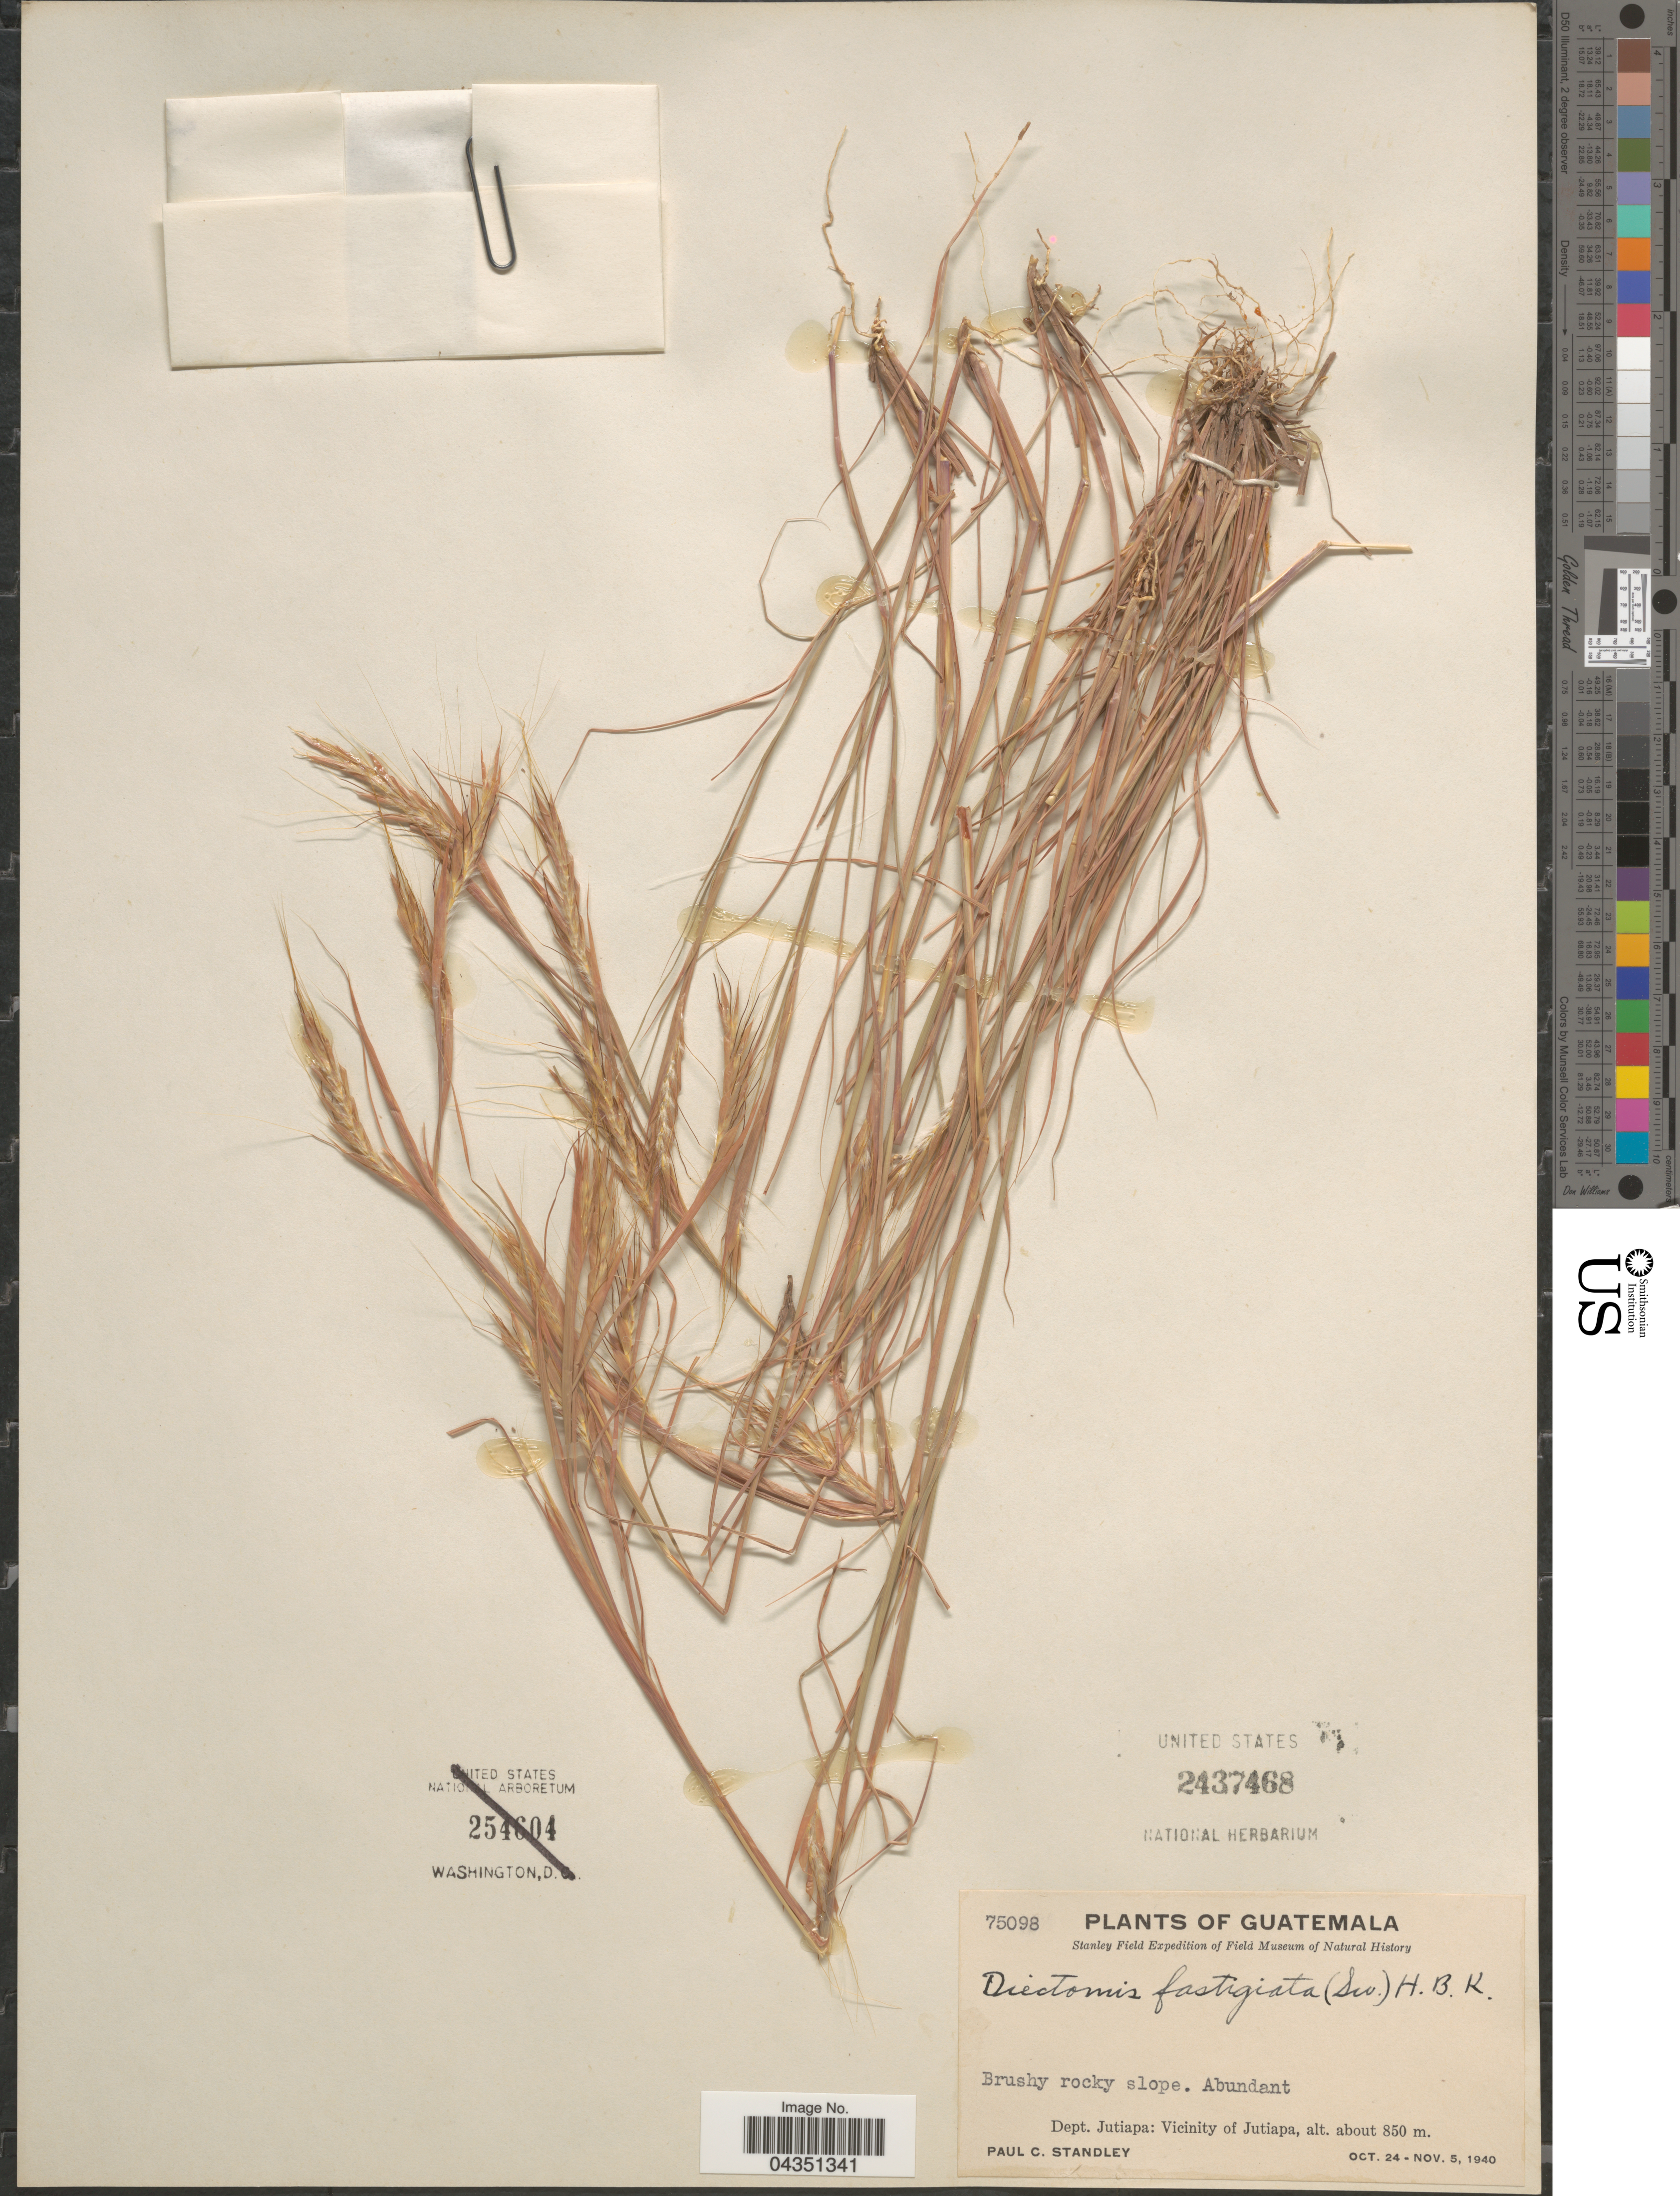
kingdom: Plantae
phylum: Tracheophyta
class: Liliopsida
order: Poales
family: Poaceae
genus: Diectomis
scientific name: Diectomis fastigiata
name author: (Sw.) P. Beauv.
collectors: P. C. Standley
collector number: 75098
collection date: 1940-10-24/1940-11-05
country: Guatemala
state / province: Jutiapa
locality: Stanley Field Expedition. Dept. Jutiapa: Vicinity of Jutiapa.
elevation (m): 850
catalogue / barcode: US 2437468